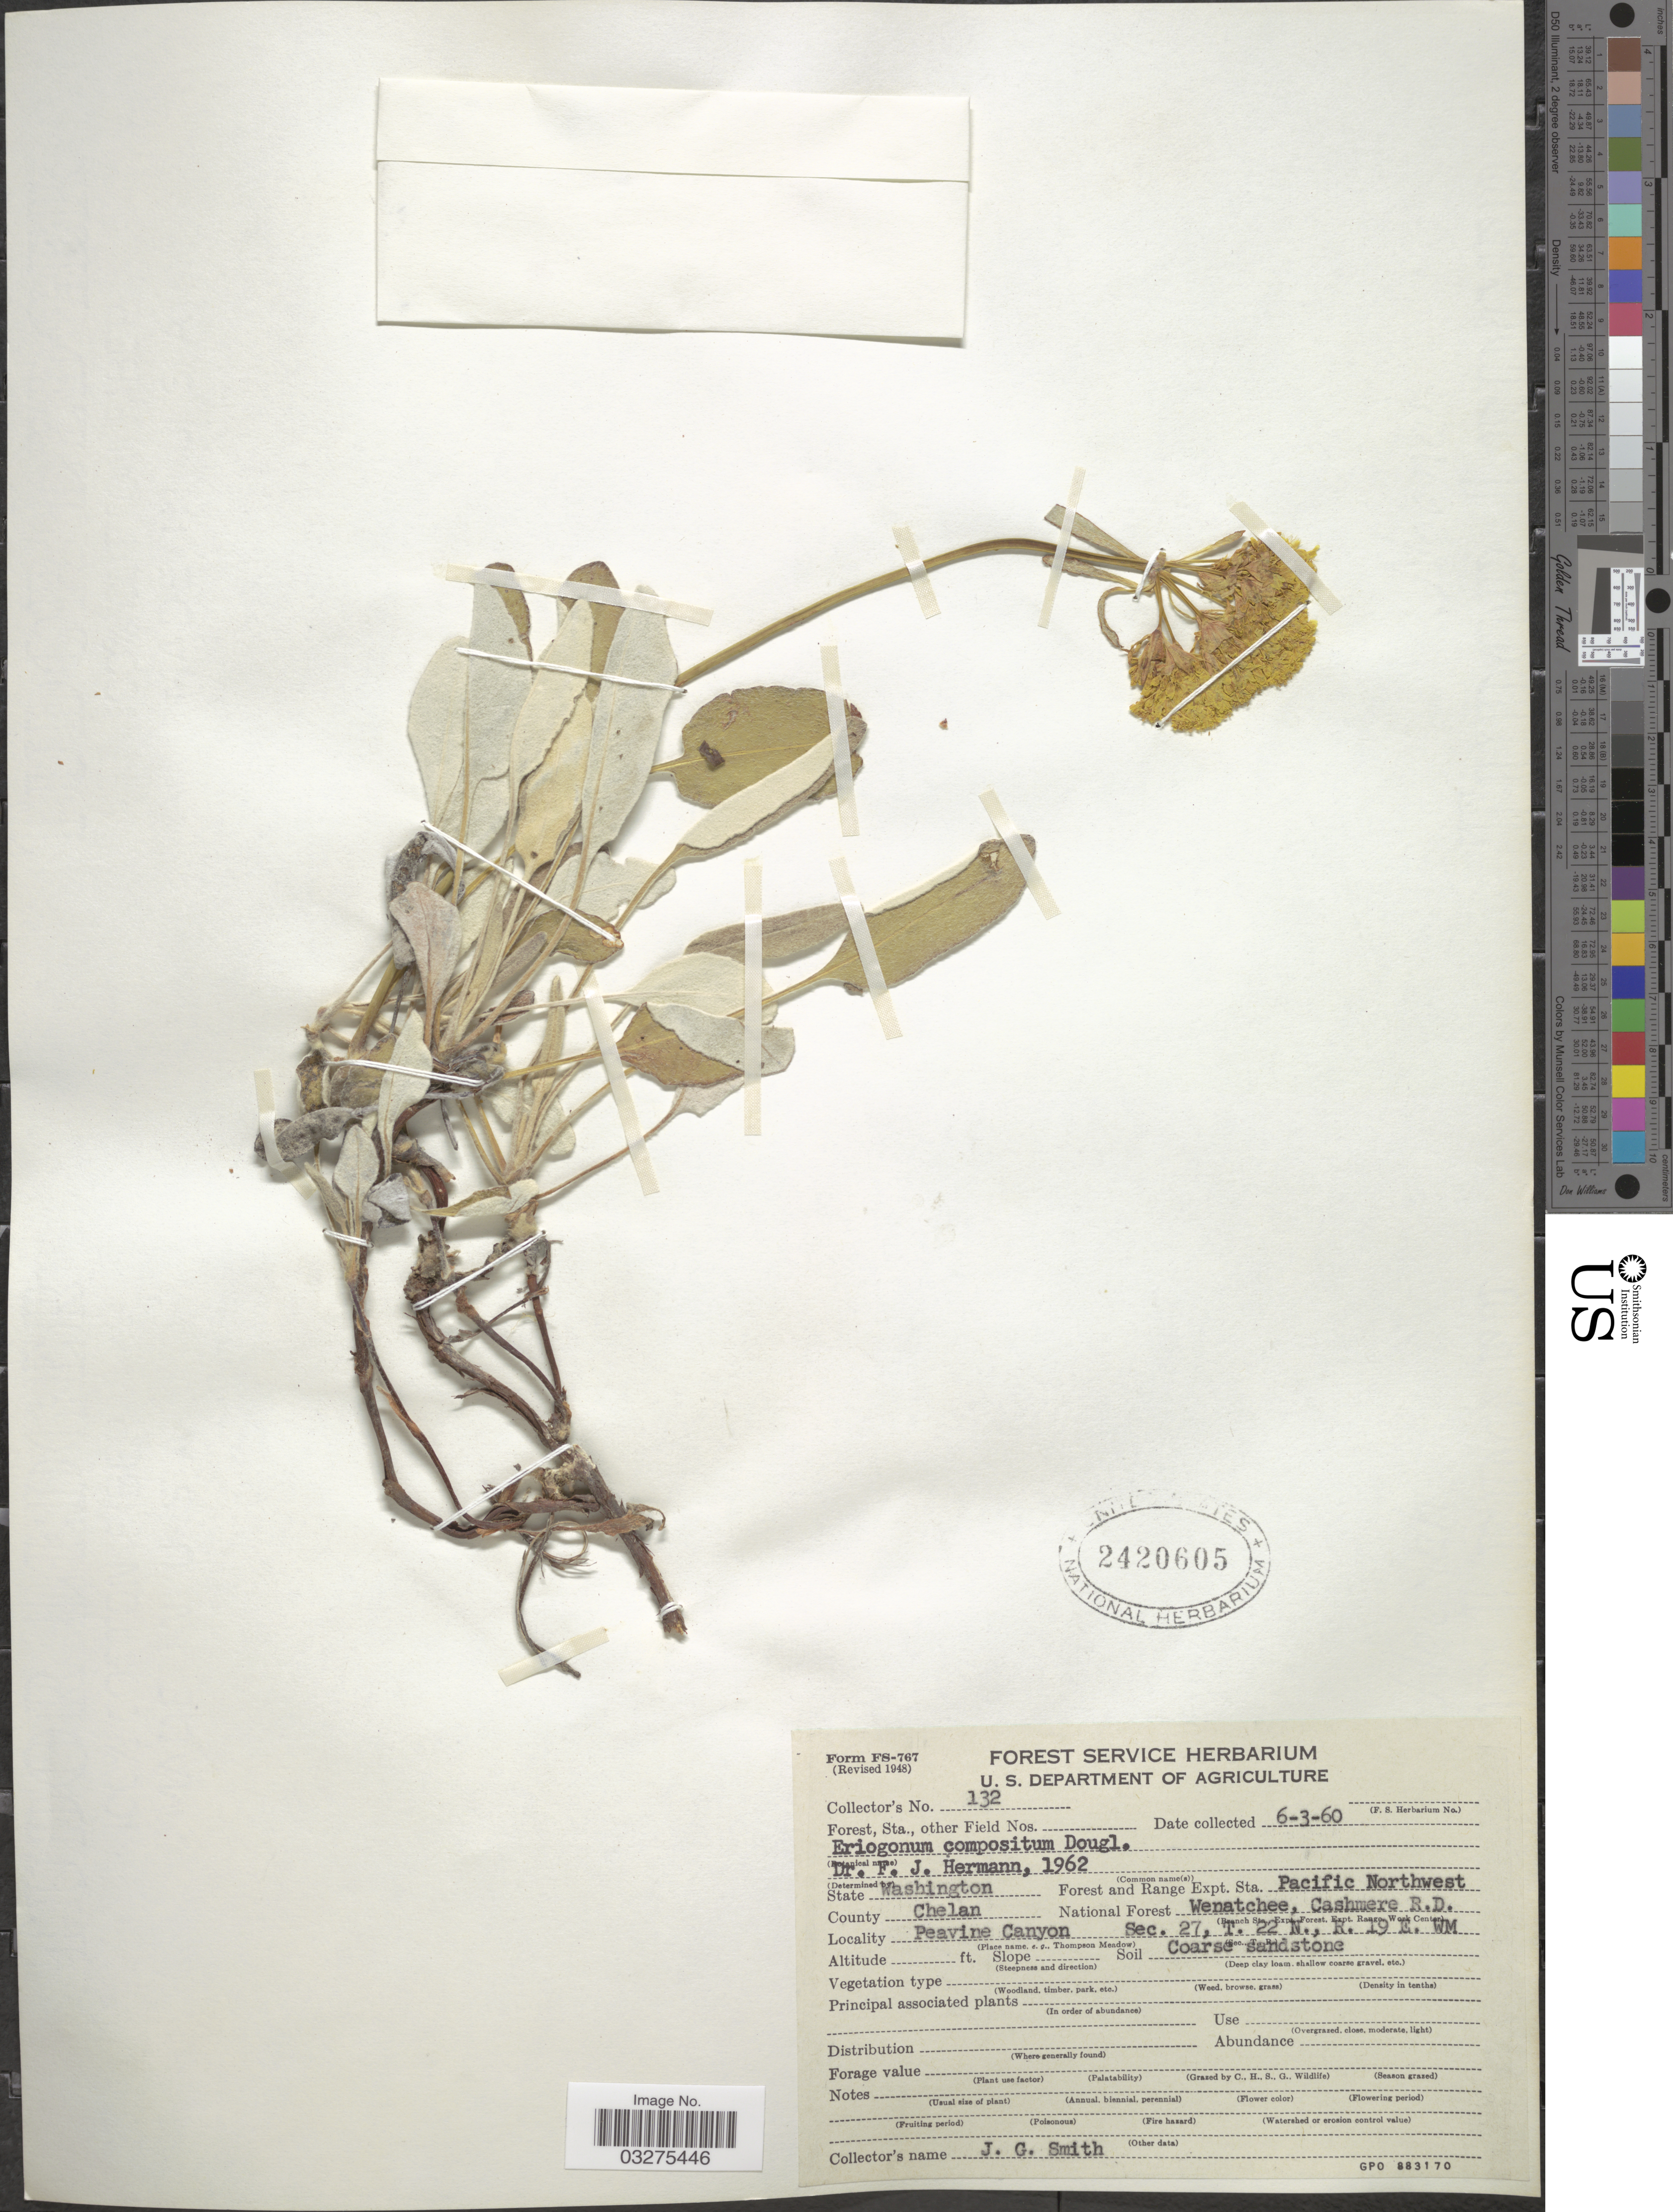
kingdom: Plantae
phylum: Tracheophyta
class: Magnoliopsida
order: Caryophyllales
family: Polygonaceae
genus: Eriogonum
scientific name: Eriogonum compositum var. compositum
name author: Douglas ex Benth.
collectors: J. G. Smith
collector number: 132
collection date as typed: Transcribed d/m/y: 3/6/60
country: United States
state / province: Washington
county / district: Chelan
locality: Forest and Range Expt. Sta. Pacific Northwest. County Chelan. National Forest Wenatchee, Cashmere R.D. Peavine Canyon Sec. 27, T. 22 N., R. 19E. WM.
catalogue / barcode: US 2420605